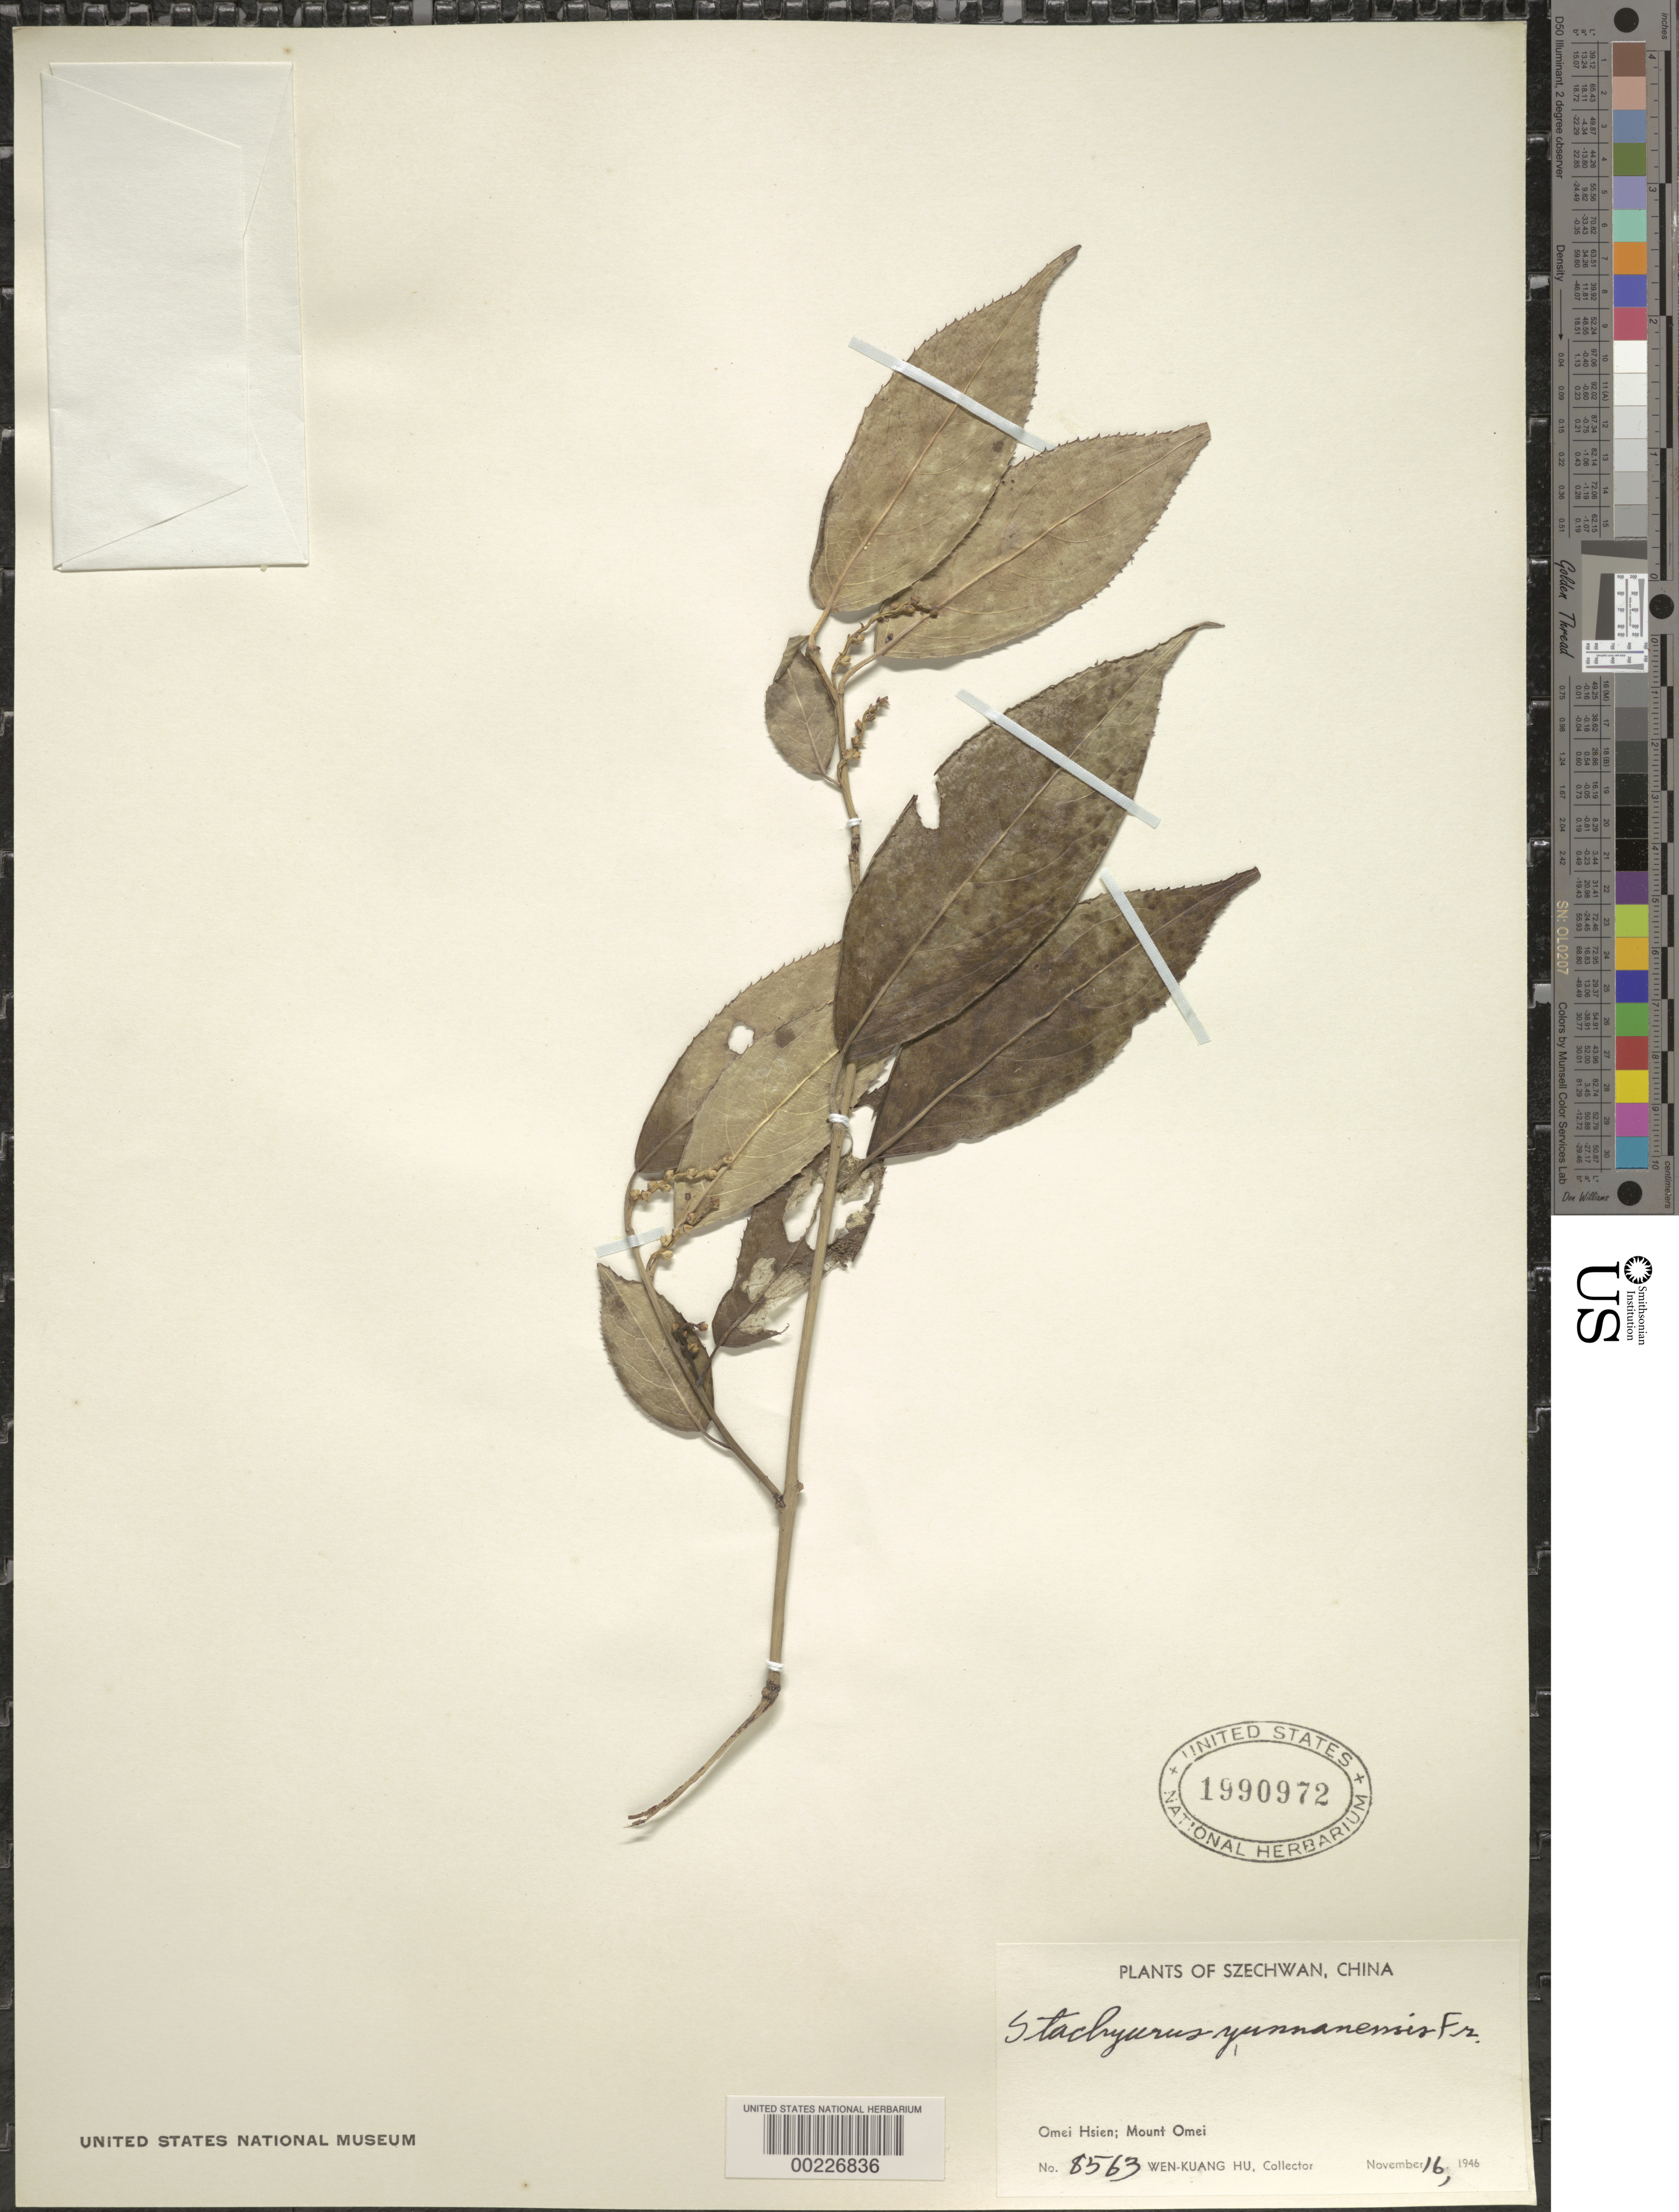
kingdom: Plantae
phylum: Tracheophyta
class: Magnoliopsida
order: Crossosomatales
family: Stachyuraceae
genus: Stachyurus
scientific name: Stachyurus yunnanensis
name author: Franch.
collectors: W. K. Hu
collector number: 8563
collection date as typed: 16 Nov 1946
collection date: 1946-11-16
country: China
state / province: Sichuan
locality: Omei hsien; mount omei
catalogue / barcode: US 1990972